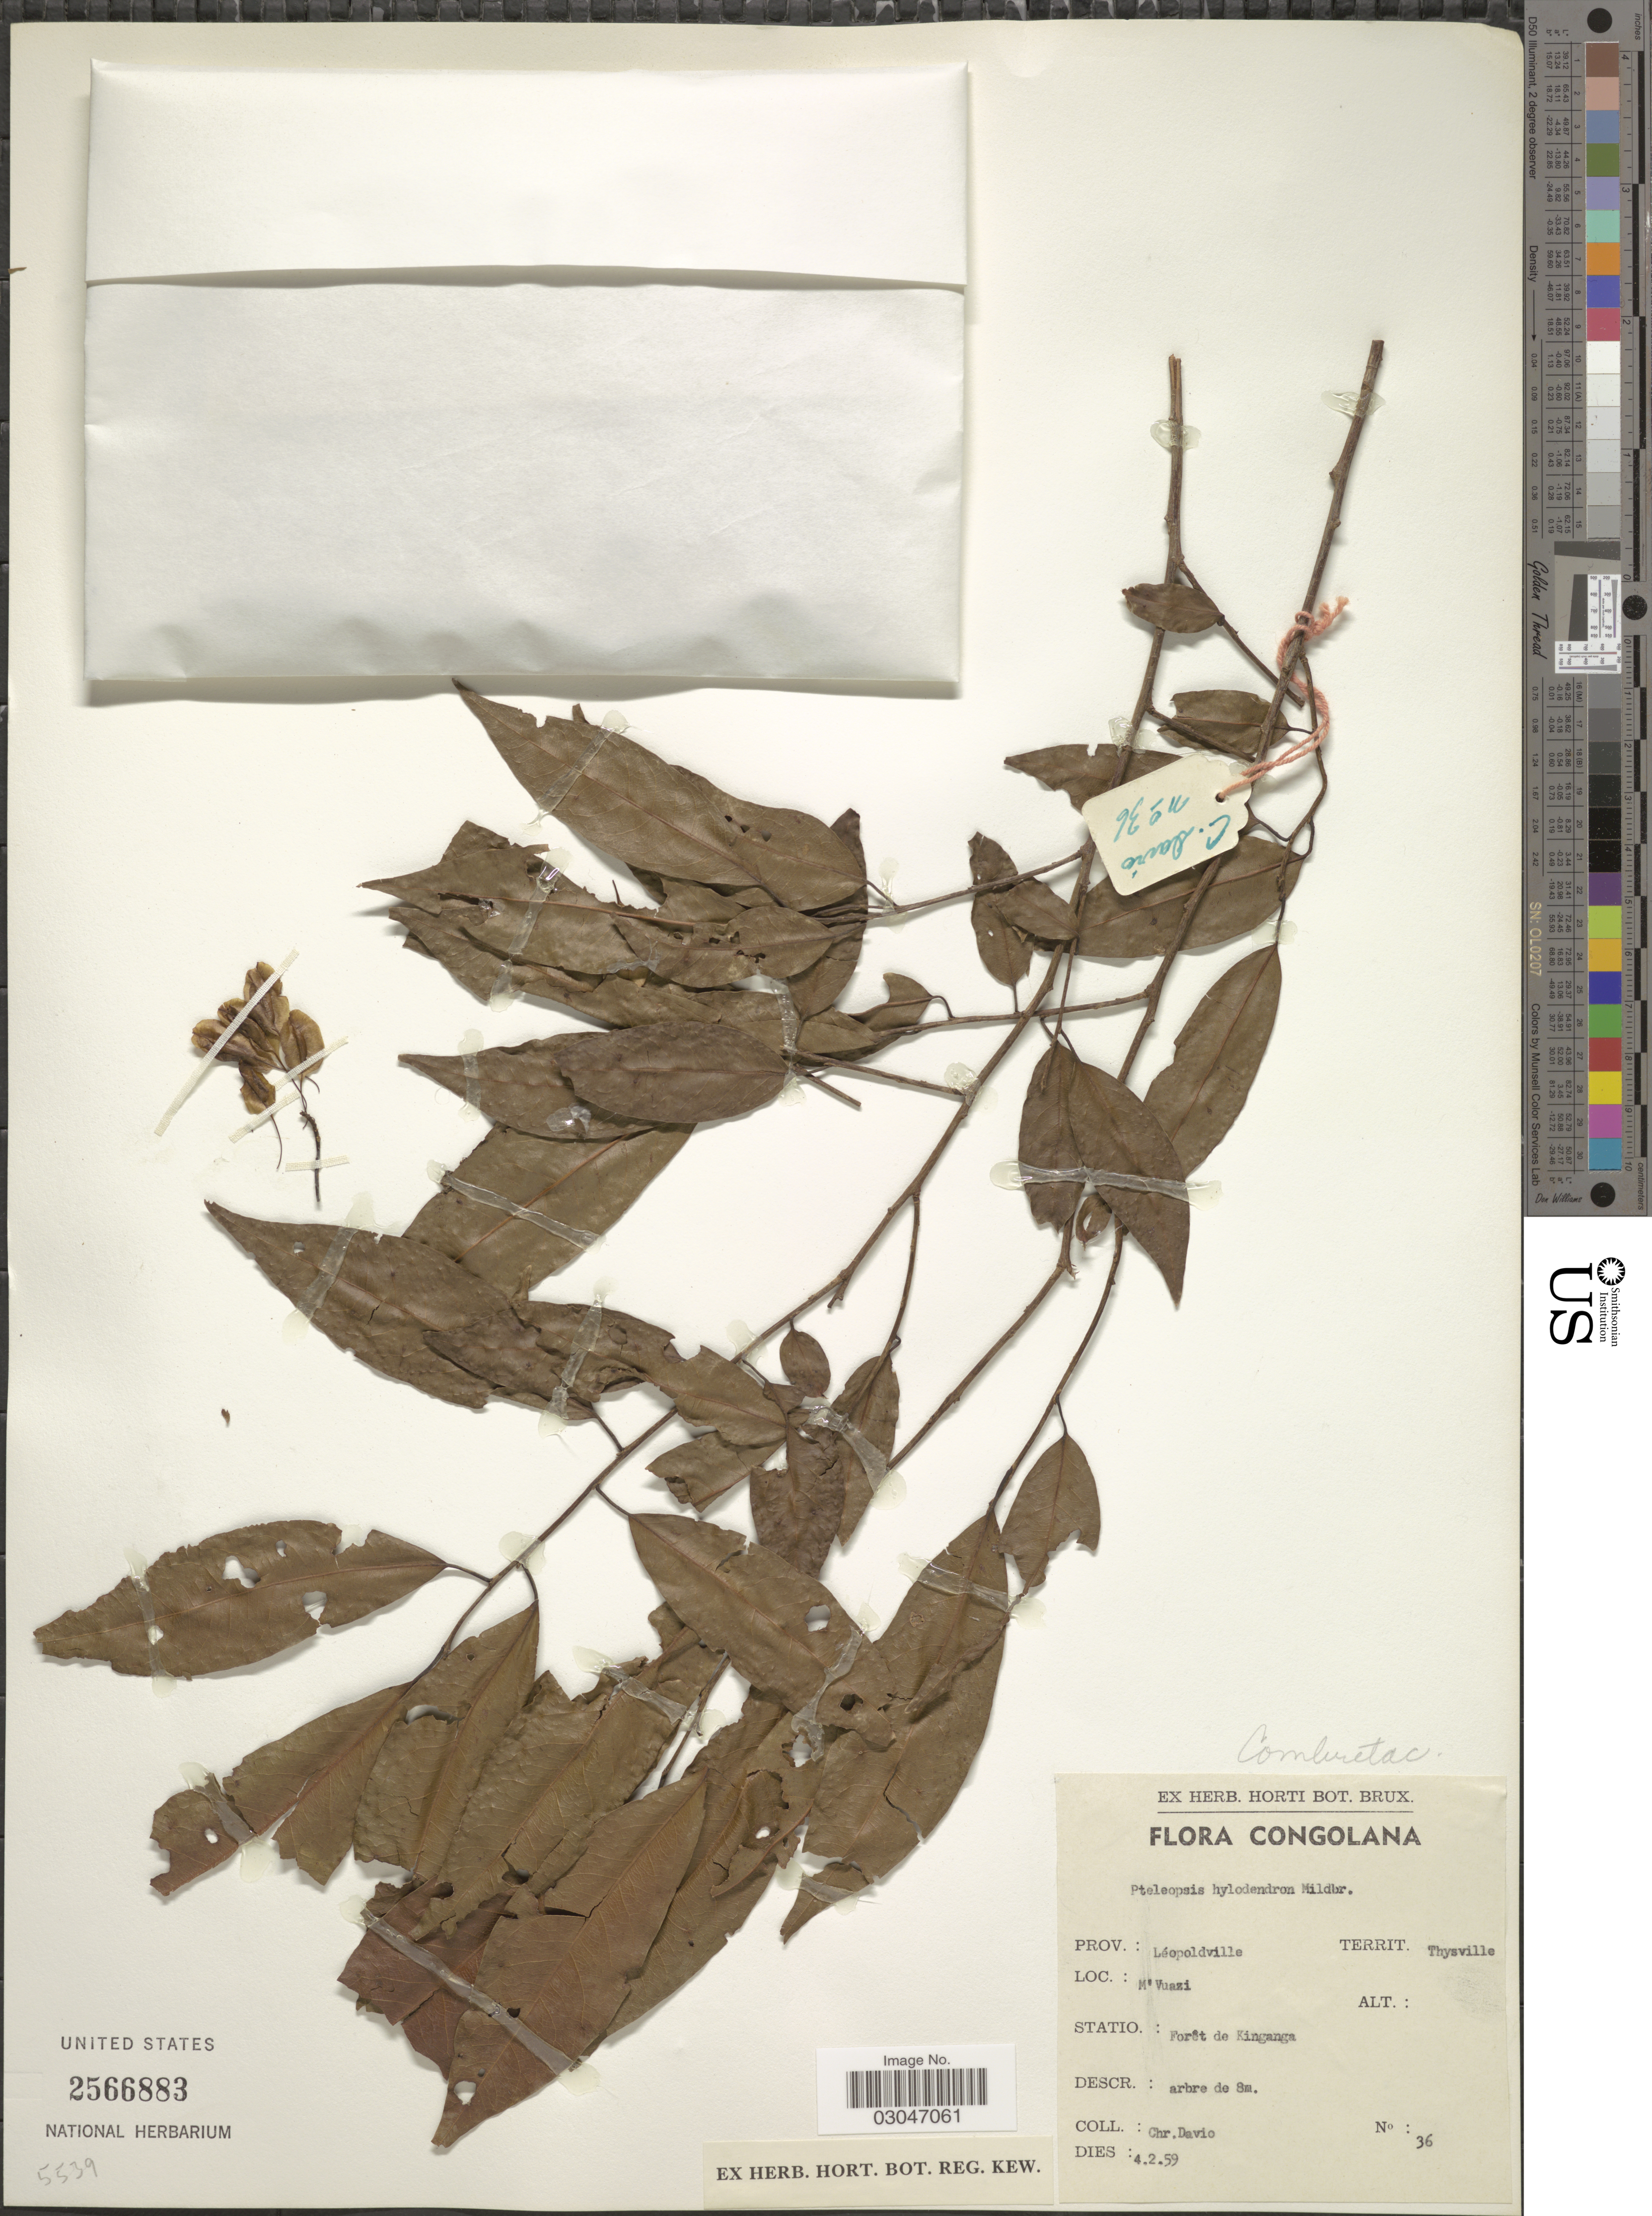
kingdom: Plantae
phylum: Tracheophyta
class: Magnoliopsida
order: Myrtales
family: Combretaceae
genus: Terminalia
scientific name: Terminalia hylodendron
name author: (Mildbr.) Gere & Boatwr.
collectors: C. Davio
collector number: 36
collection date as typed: Transcribed d/m/y: 4/2/59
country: Congo, Democratic Republic of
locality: Congolana, Prov.: Léopoldville, Territ.: Thysville, M'Vuazi, Forêt de Kinganga.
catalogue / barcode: US 2566883